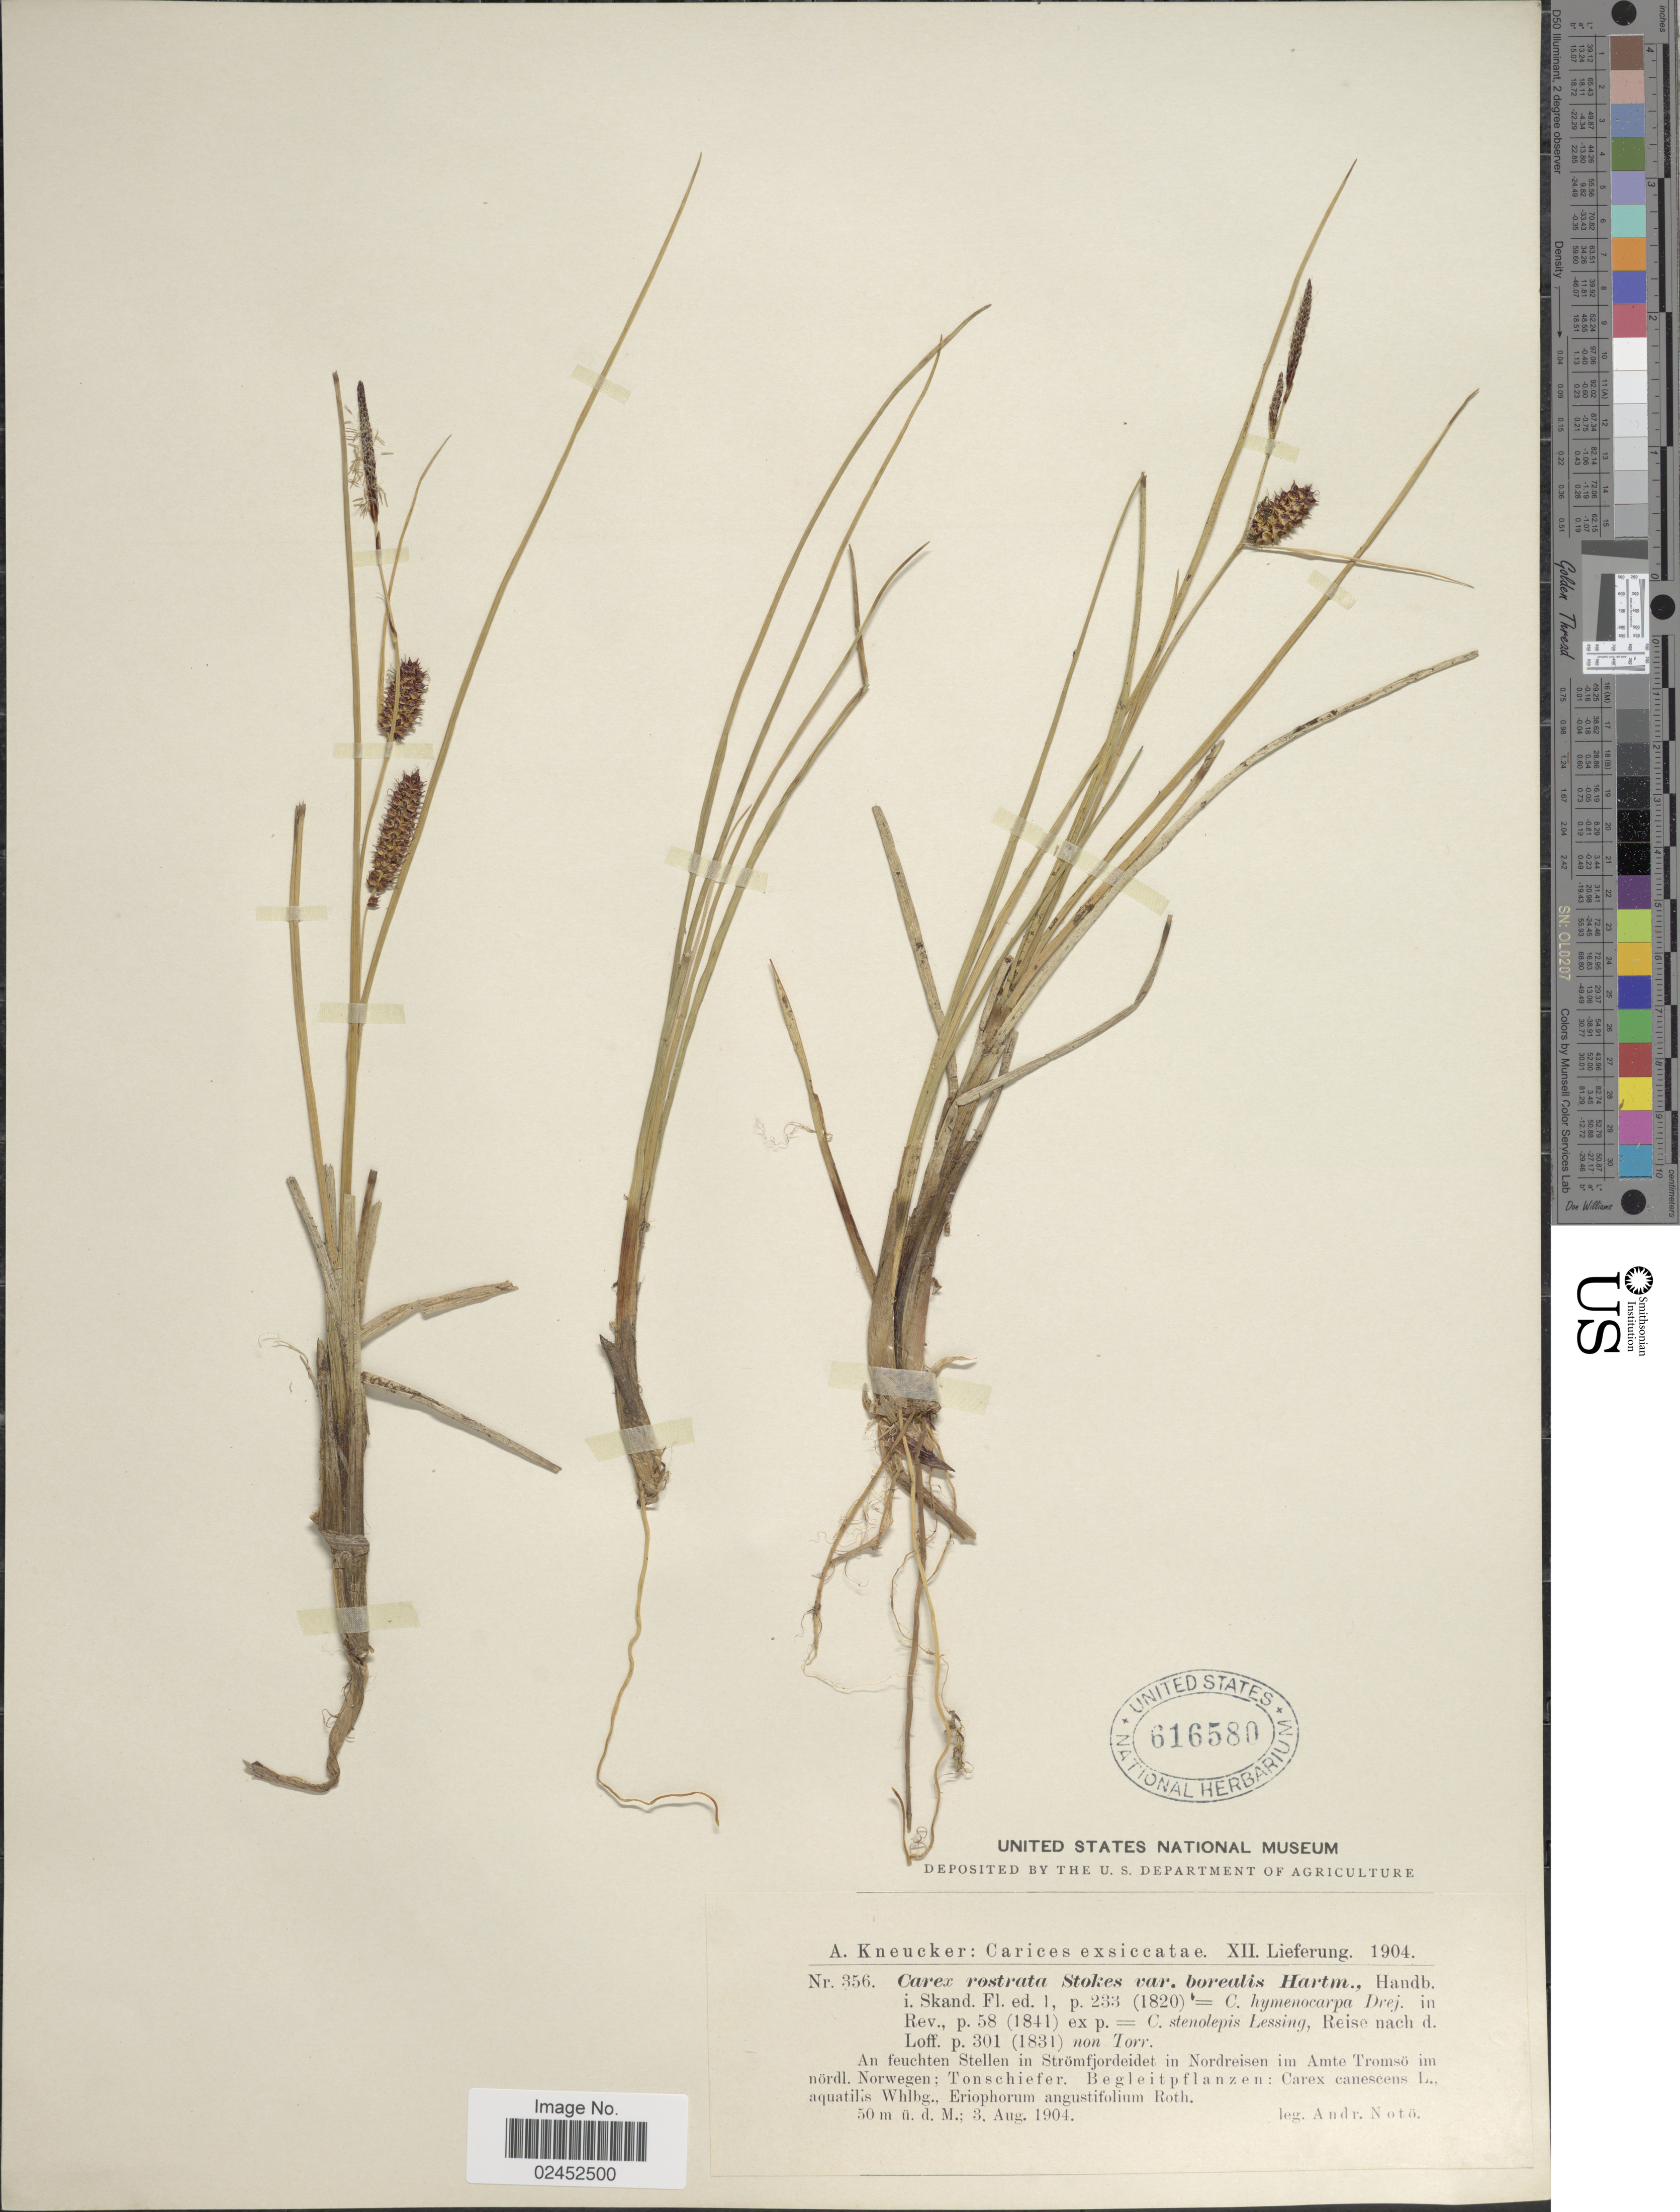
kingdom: Plantae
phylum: Tracheophyta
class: Liliopsida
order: Poales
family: Cyperaceae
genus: Carex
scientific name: Carex rostrata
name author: Stokes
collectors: A. Noto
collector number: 356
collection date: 1904-08-03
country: Norway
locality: An feuchten Stellen in Stromfjordeidet in Nordreisen im Amte Tromso im nordl. Norwegen.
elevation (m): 50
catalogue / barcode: US 616580